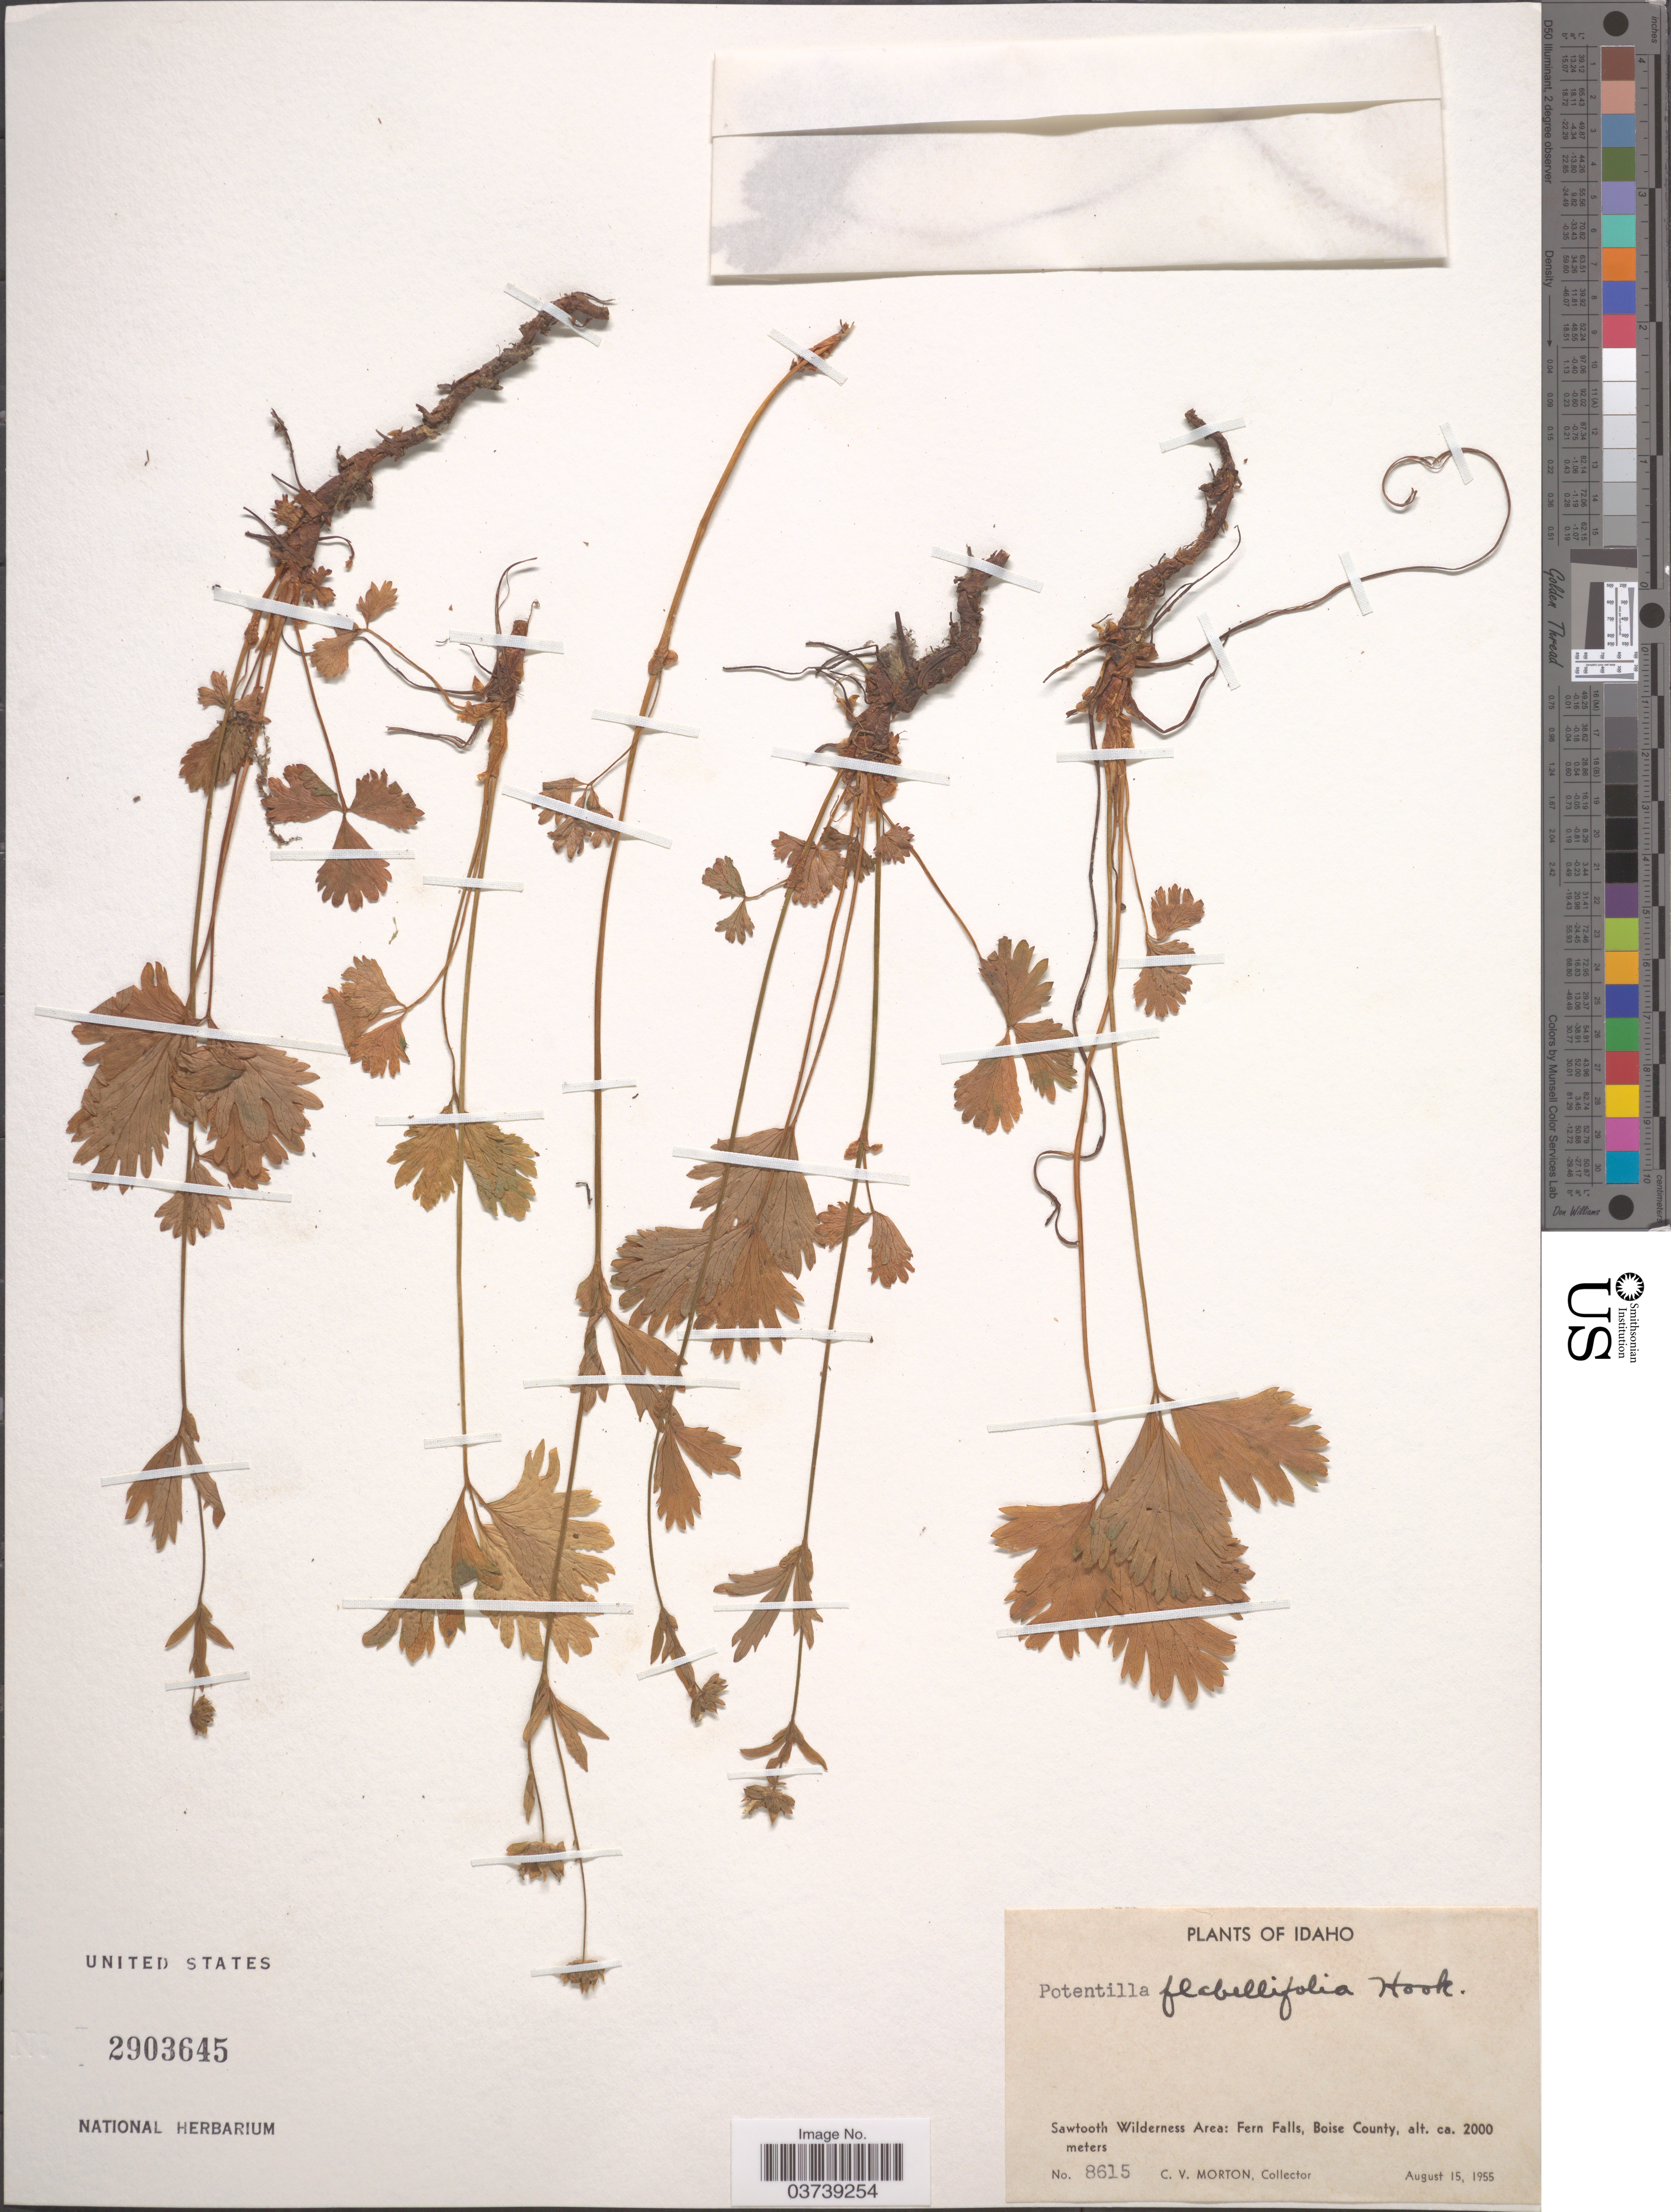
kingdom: Plantae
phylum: Tracheophyta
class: Magnoliopsida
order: Rosales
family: Rosaceae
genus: Potentilla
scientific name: Potentilla flabellifolia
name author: Hook. ex Torr. & A. Gray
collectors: C. V. Morton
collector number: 8615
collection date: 1955-08-15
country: United States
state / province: Idaho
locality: Sawtooth Wilderness Area: Fern Falls, Boise County.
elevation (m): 2000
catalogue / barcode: US 2903645